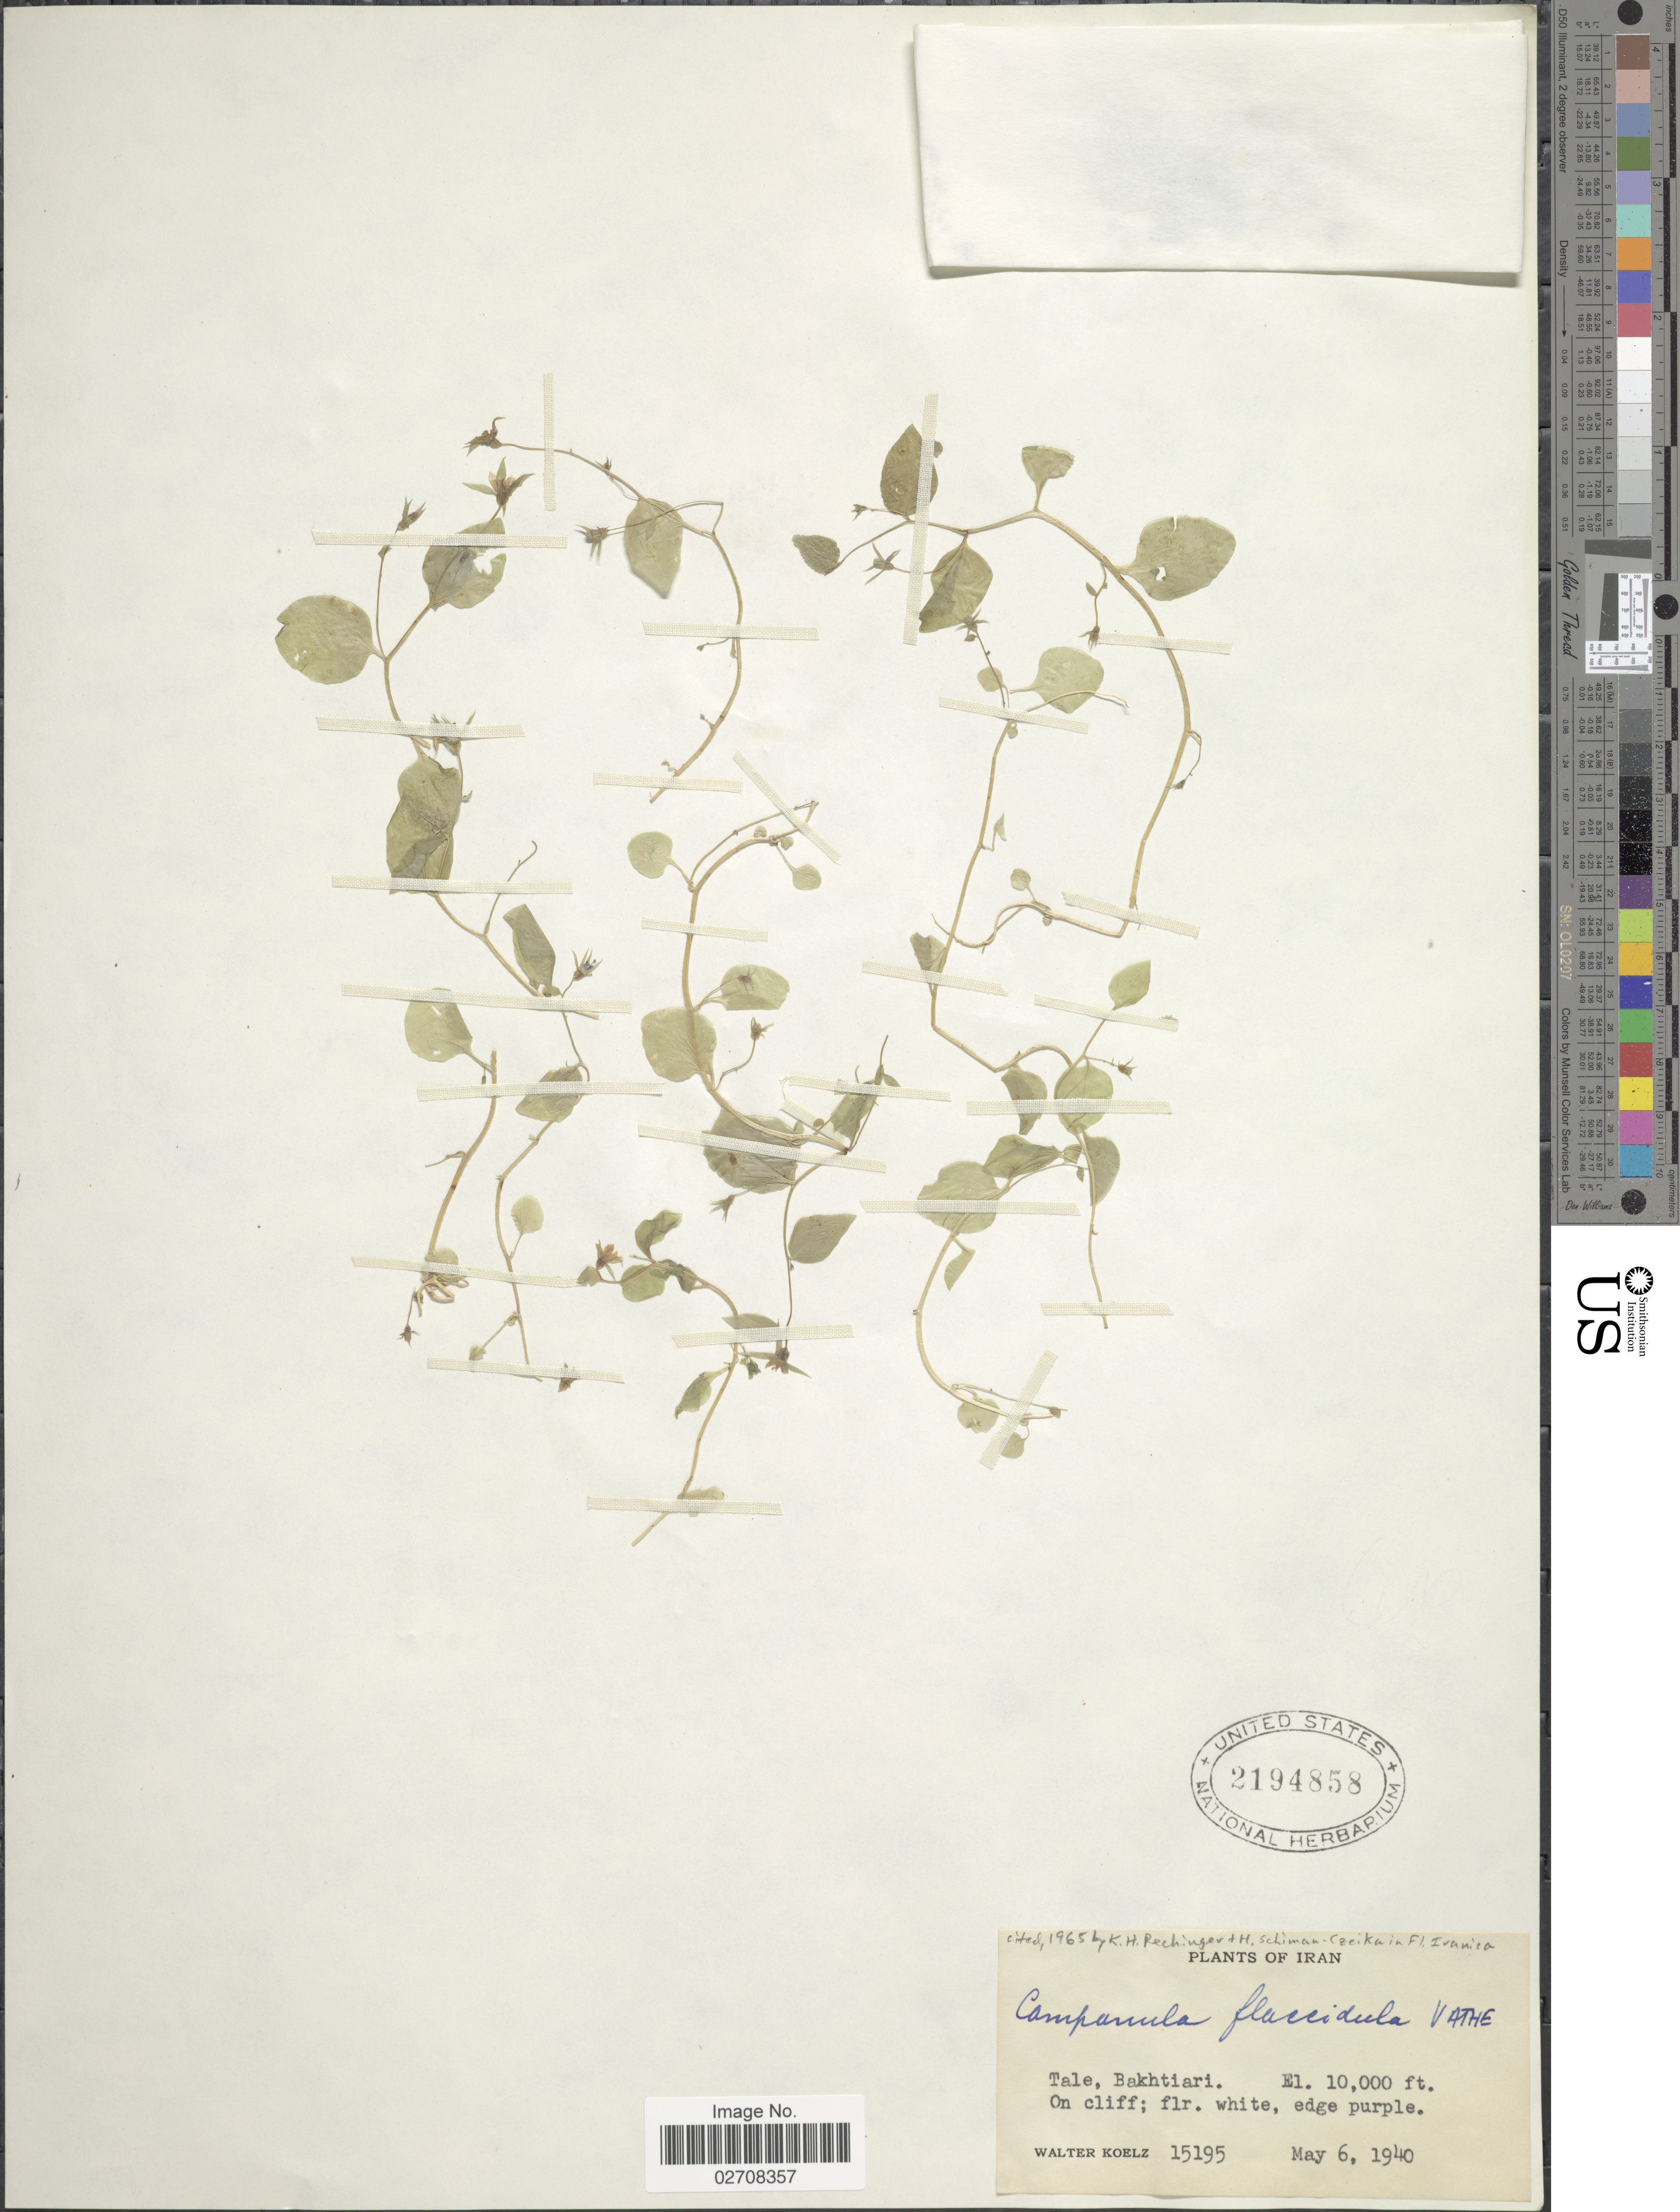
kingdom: Plantae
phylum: Tracheophyta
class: Magnoliopsida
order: Asterales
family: Campanulaceae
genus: Campanula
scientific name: Campanula flaccidula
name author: Vatke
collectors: W. N. Koelz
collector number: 15195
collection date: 1940-05-06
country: Iran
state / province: Chahar Mahaal and Bakhtiari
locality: Tale, Bakhtiari.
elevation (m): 3048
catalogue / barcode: US 2194858